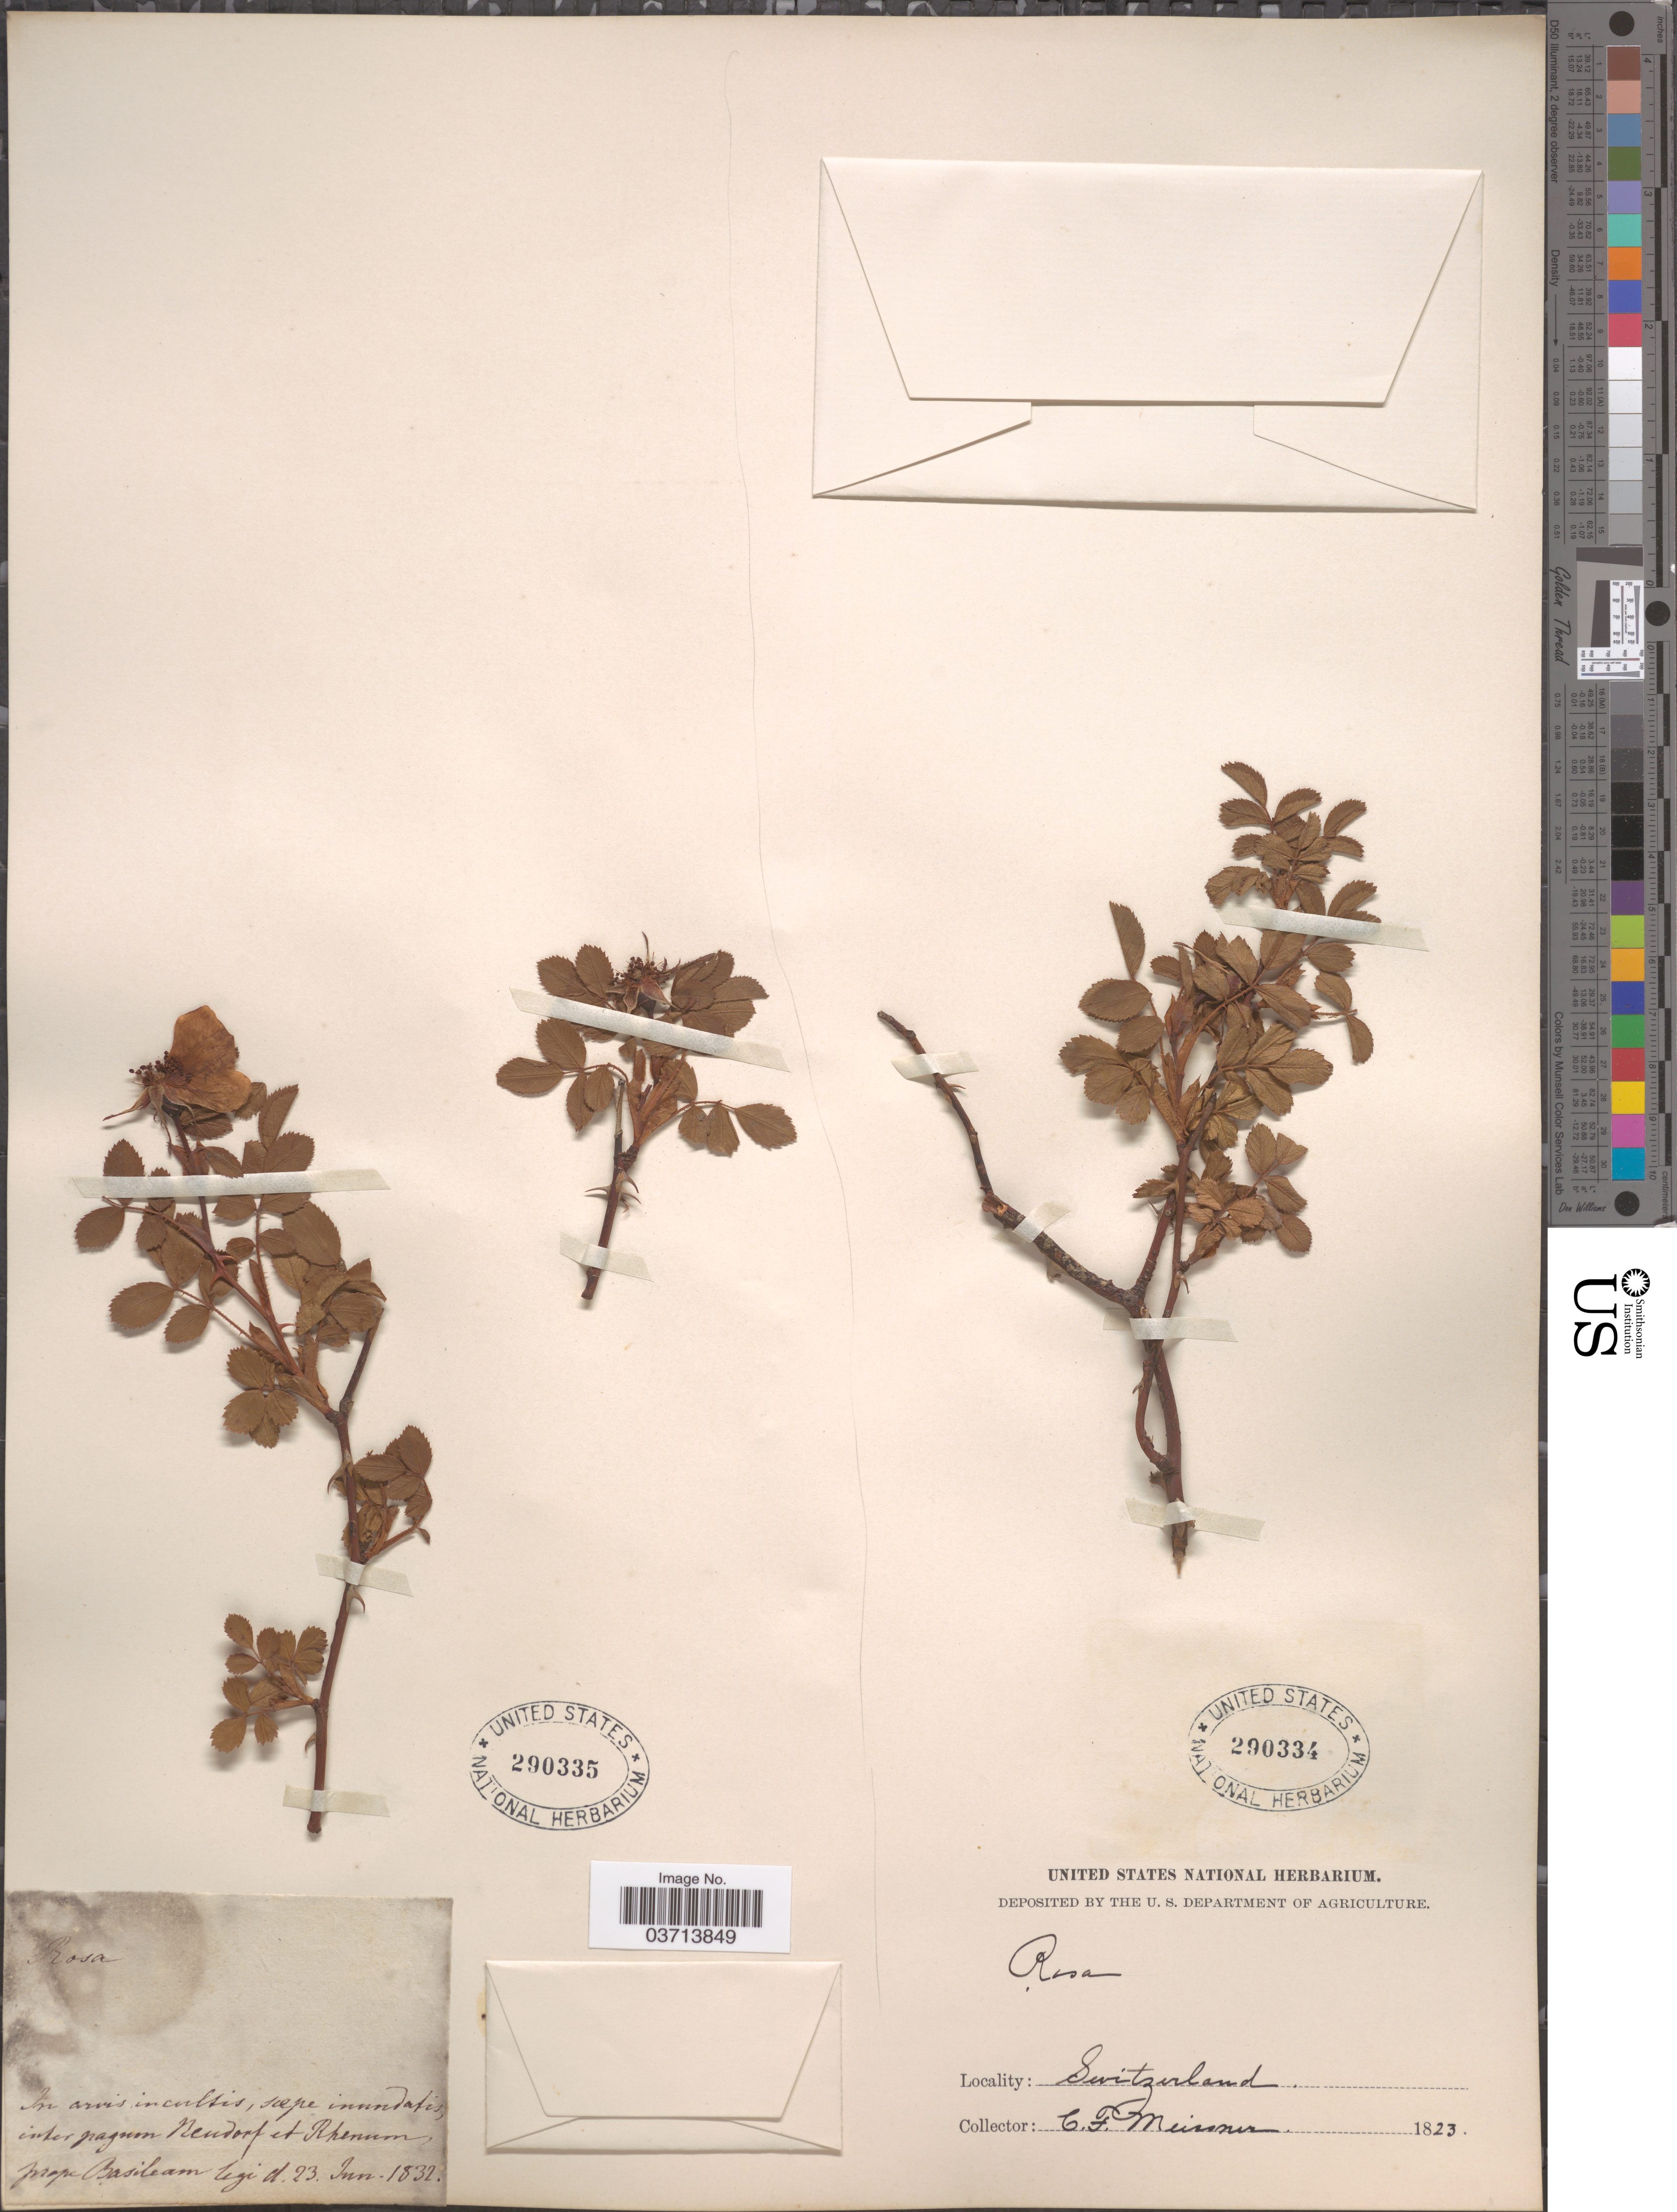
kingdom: Plantae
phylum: Tracheophyta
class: Magnoliopsida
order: Rosales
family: Rosaceae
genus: Rosa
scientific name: Rosa sp.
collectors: C. F. W. Meissner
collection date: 1823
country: Switzerland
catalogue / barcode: US 290334-2